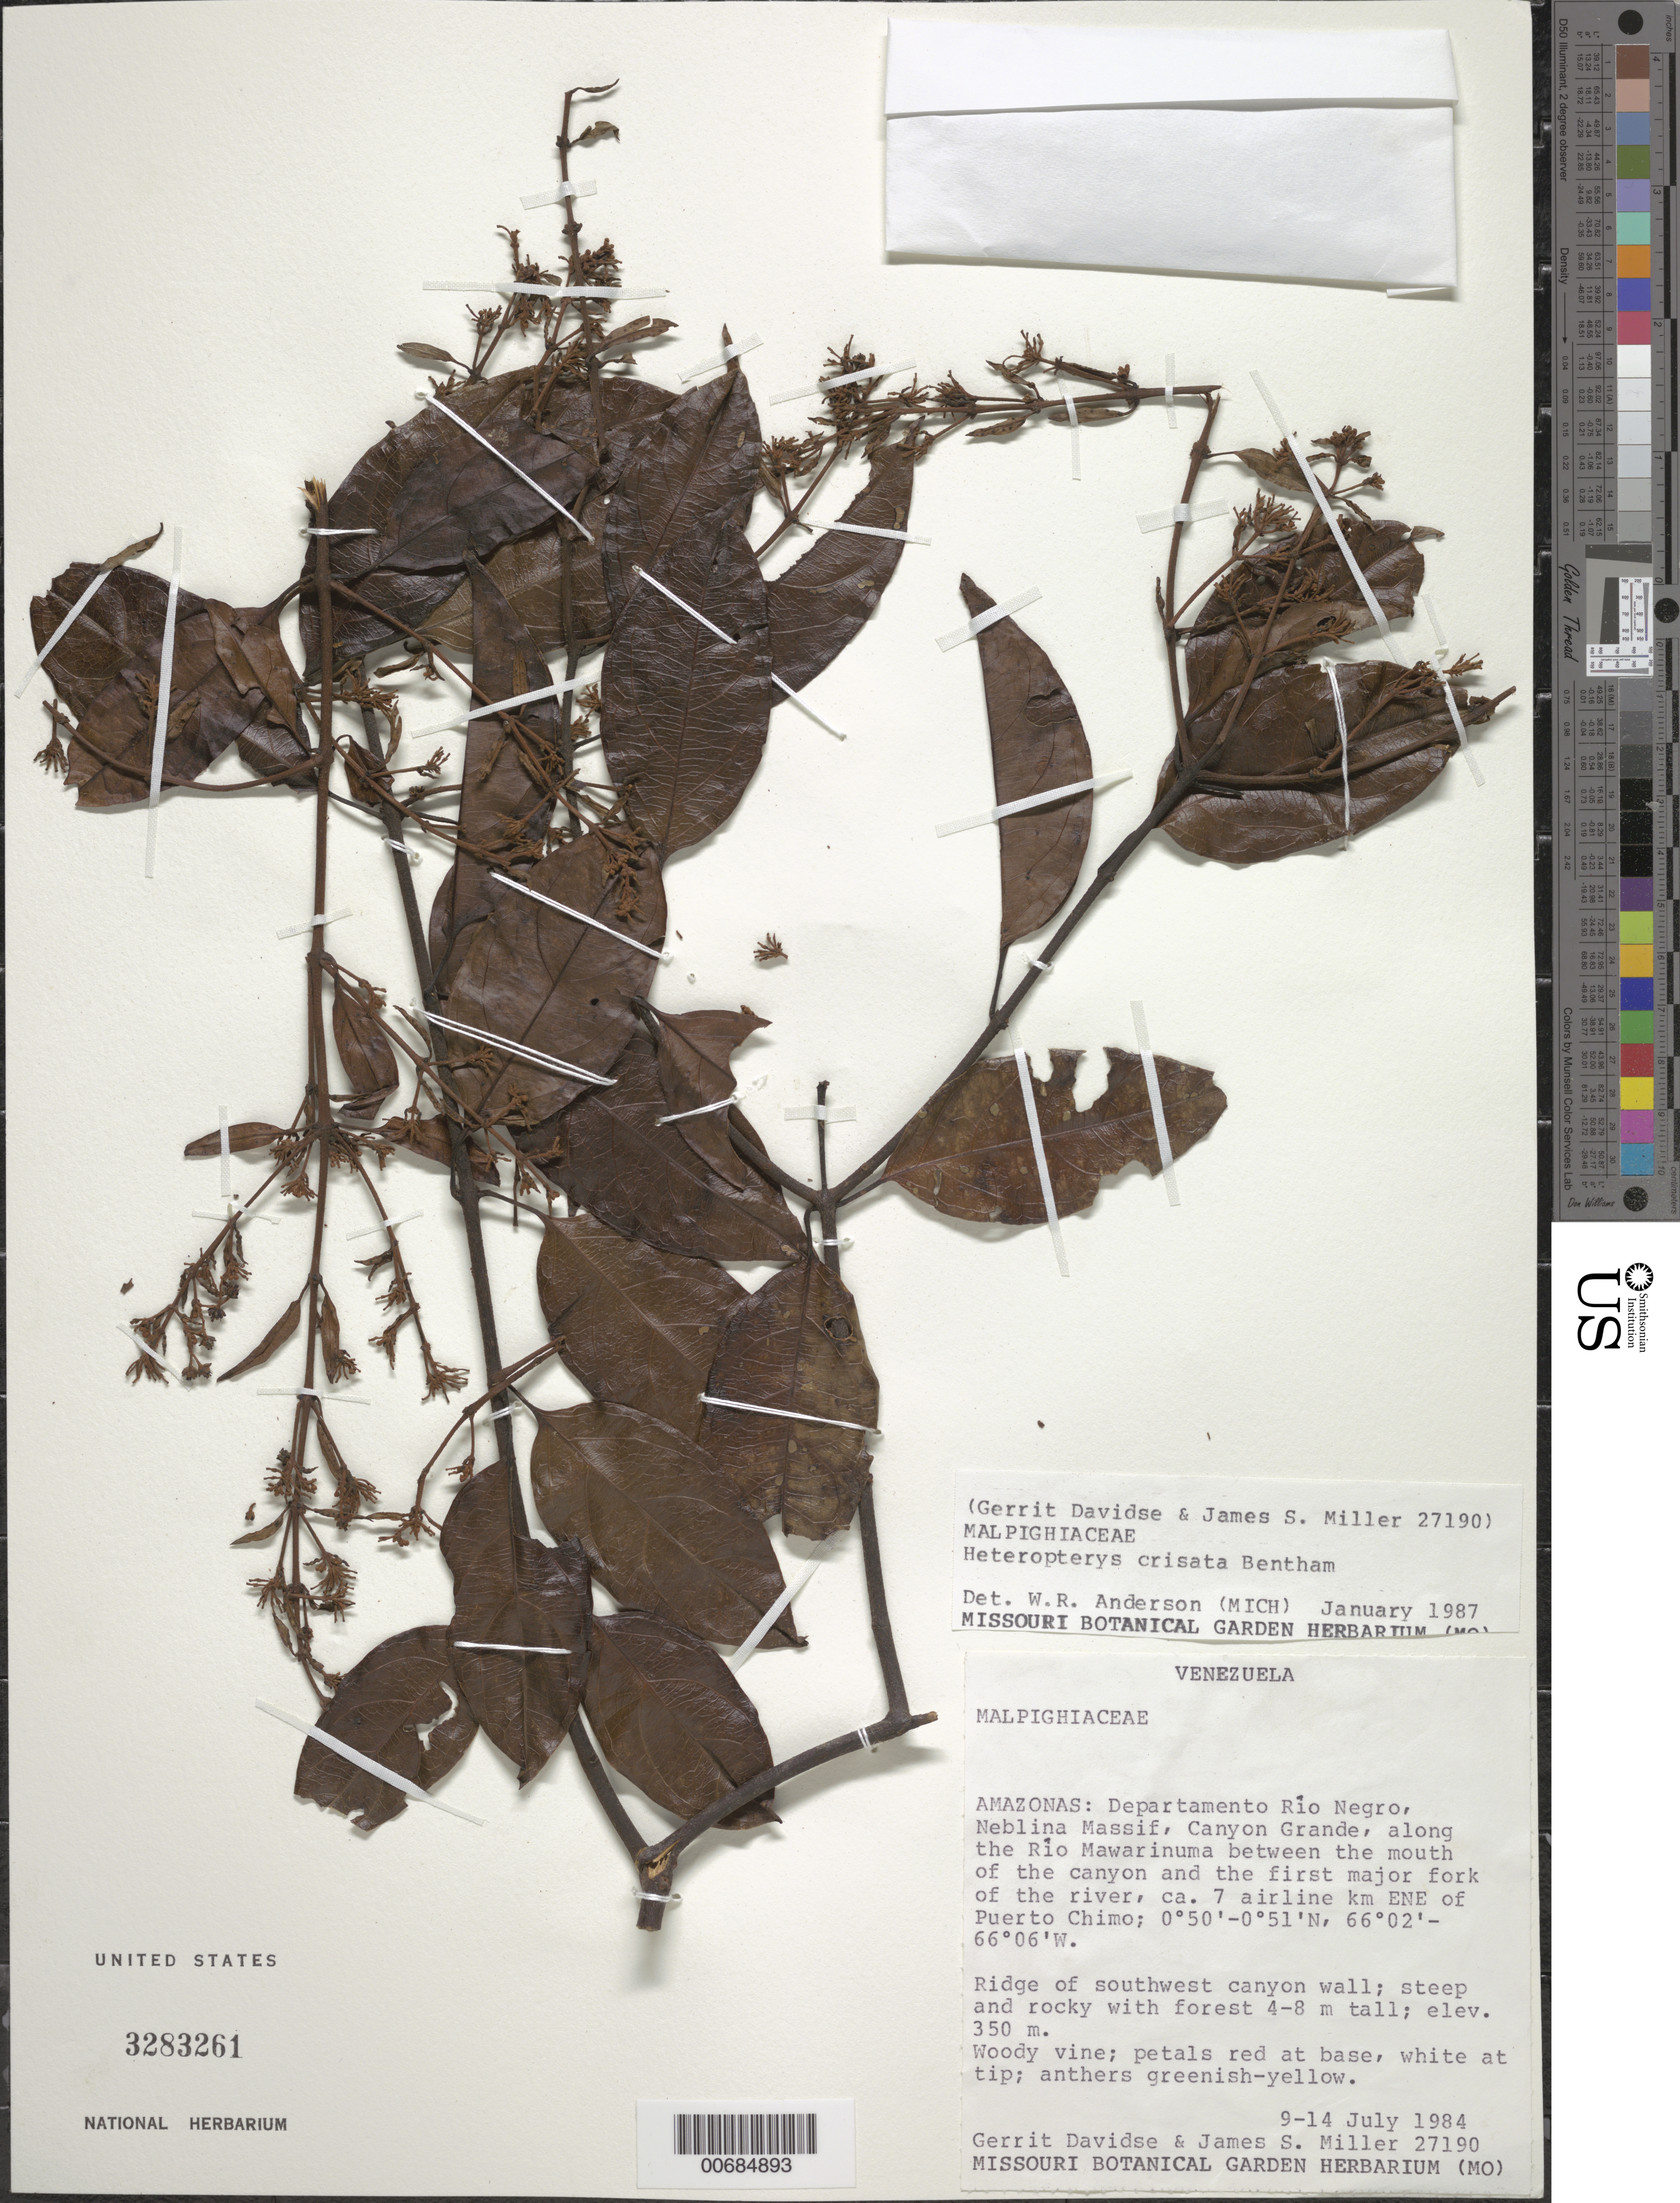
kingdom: Plantae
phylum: Tracheophyta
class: Magnoliopsida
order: Malpighiales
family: Malpighiaceae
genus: Heteropterys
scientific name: Heteropterys cristata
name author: Benth.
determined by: Anderson, W. R., (MICH), University of Michigan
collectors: G. Davidse & J. S. Miller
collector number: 27190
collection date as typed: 9-Jul-84 to 14-Jul-84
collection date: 1984-07-09/1984-07-14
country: Venezuela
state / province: Amazonas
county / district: Río Negro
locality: Neblina Massif, Canyon Grande, along Río Mawarinuma, 7 airline km E-NE of Puerto Chimo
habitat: SW canyon wall, steep & rocky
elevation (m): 350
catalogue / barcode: US 3283261